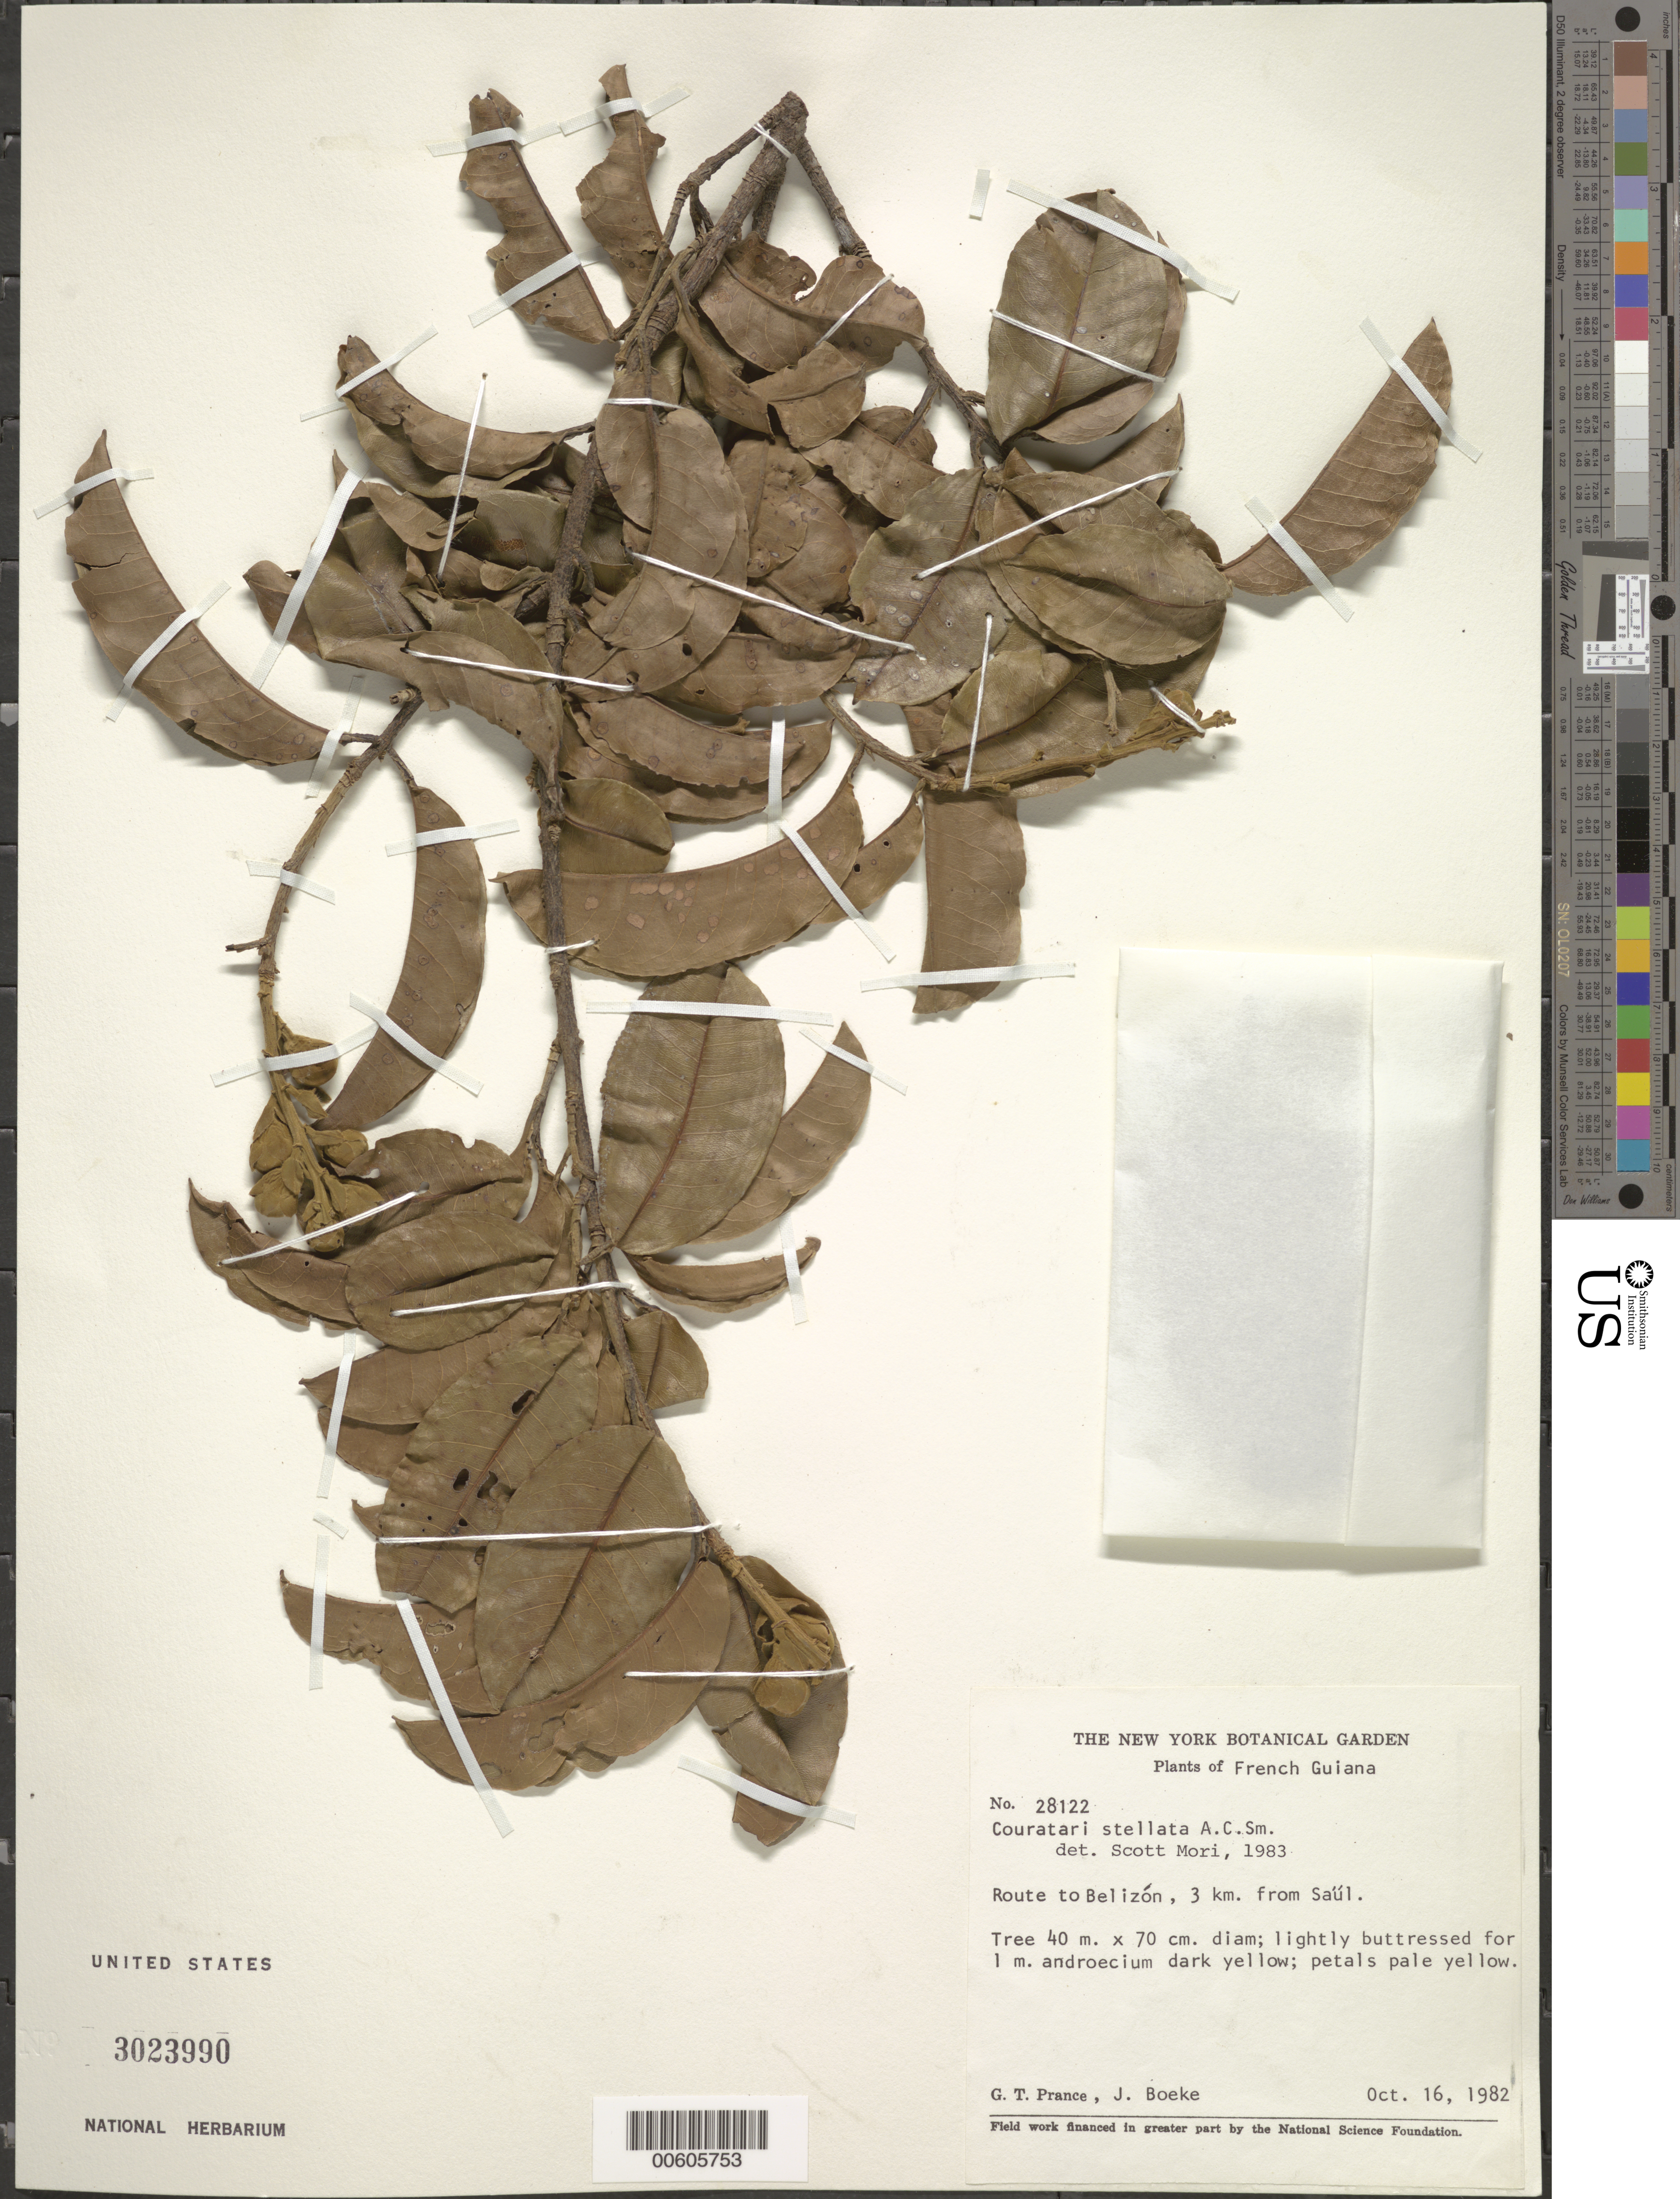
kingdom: Plantae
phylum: Tracheophyta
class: Magnoliopsida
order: Ericales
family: Lecythidaceae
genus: Couratari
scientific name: Couratari stellata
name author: A.C. Sm.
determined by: Mori, Scott A.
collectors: G. T. Prance & J. D. Boeke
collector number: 28122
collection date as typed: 16-Oct-82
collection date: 1982-10-16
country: French Guiana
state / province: Saint-Laurent-du-Maroni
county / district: Saül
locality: Saül, 3 km from on route to Belizón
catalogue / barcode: US 3023990